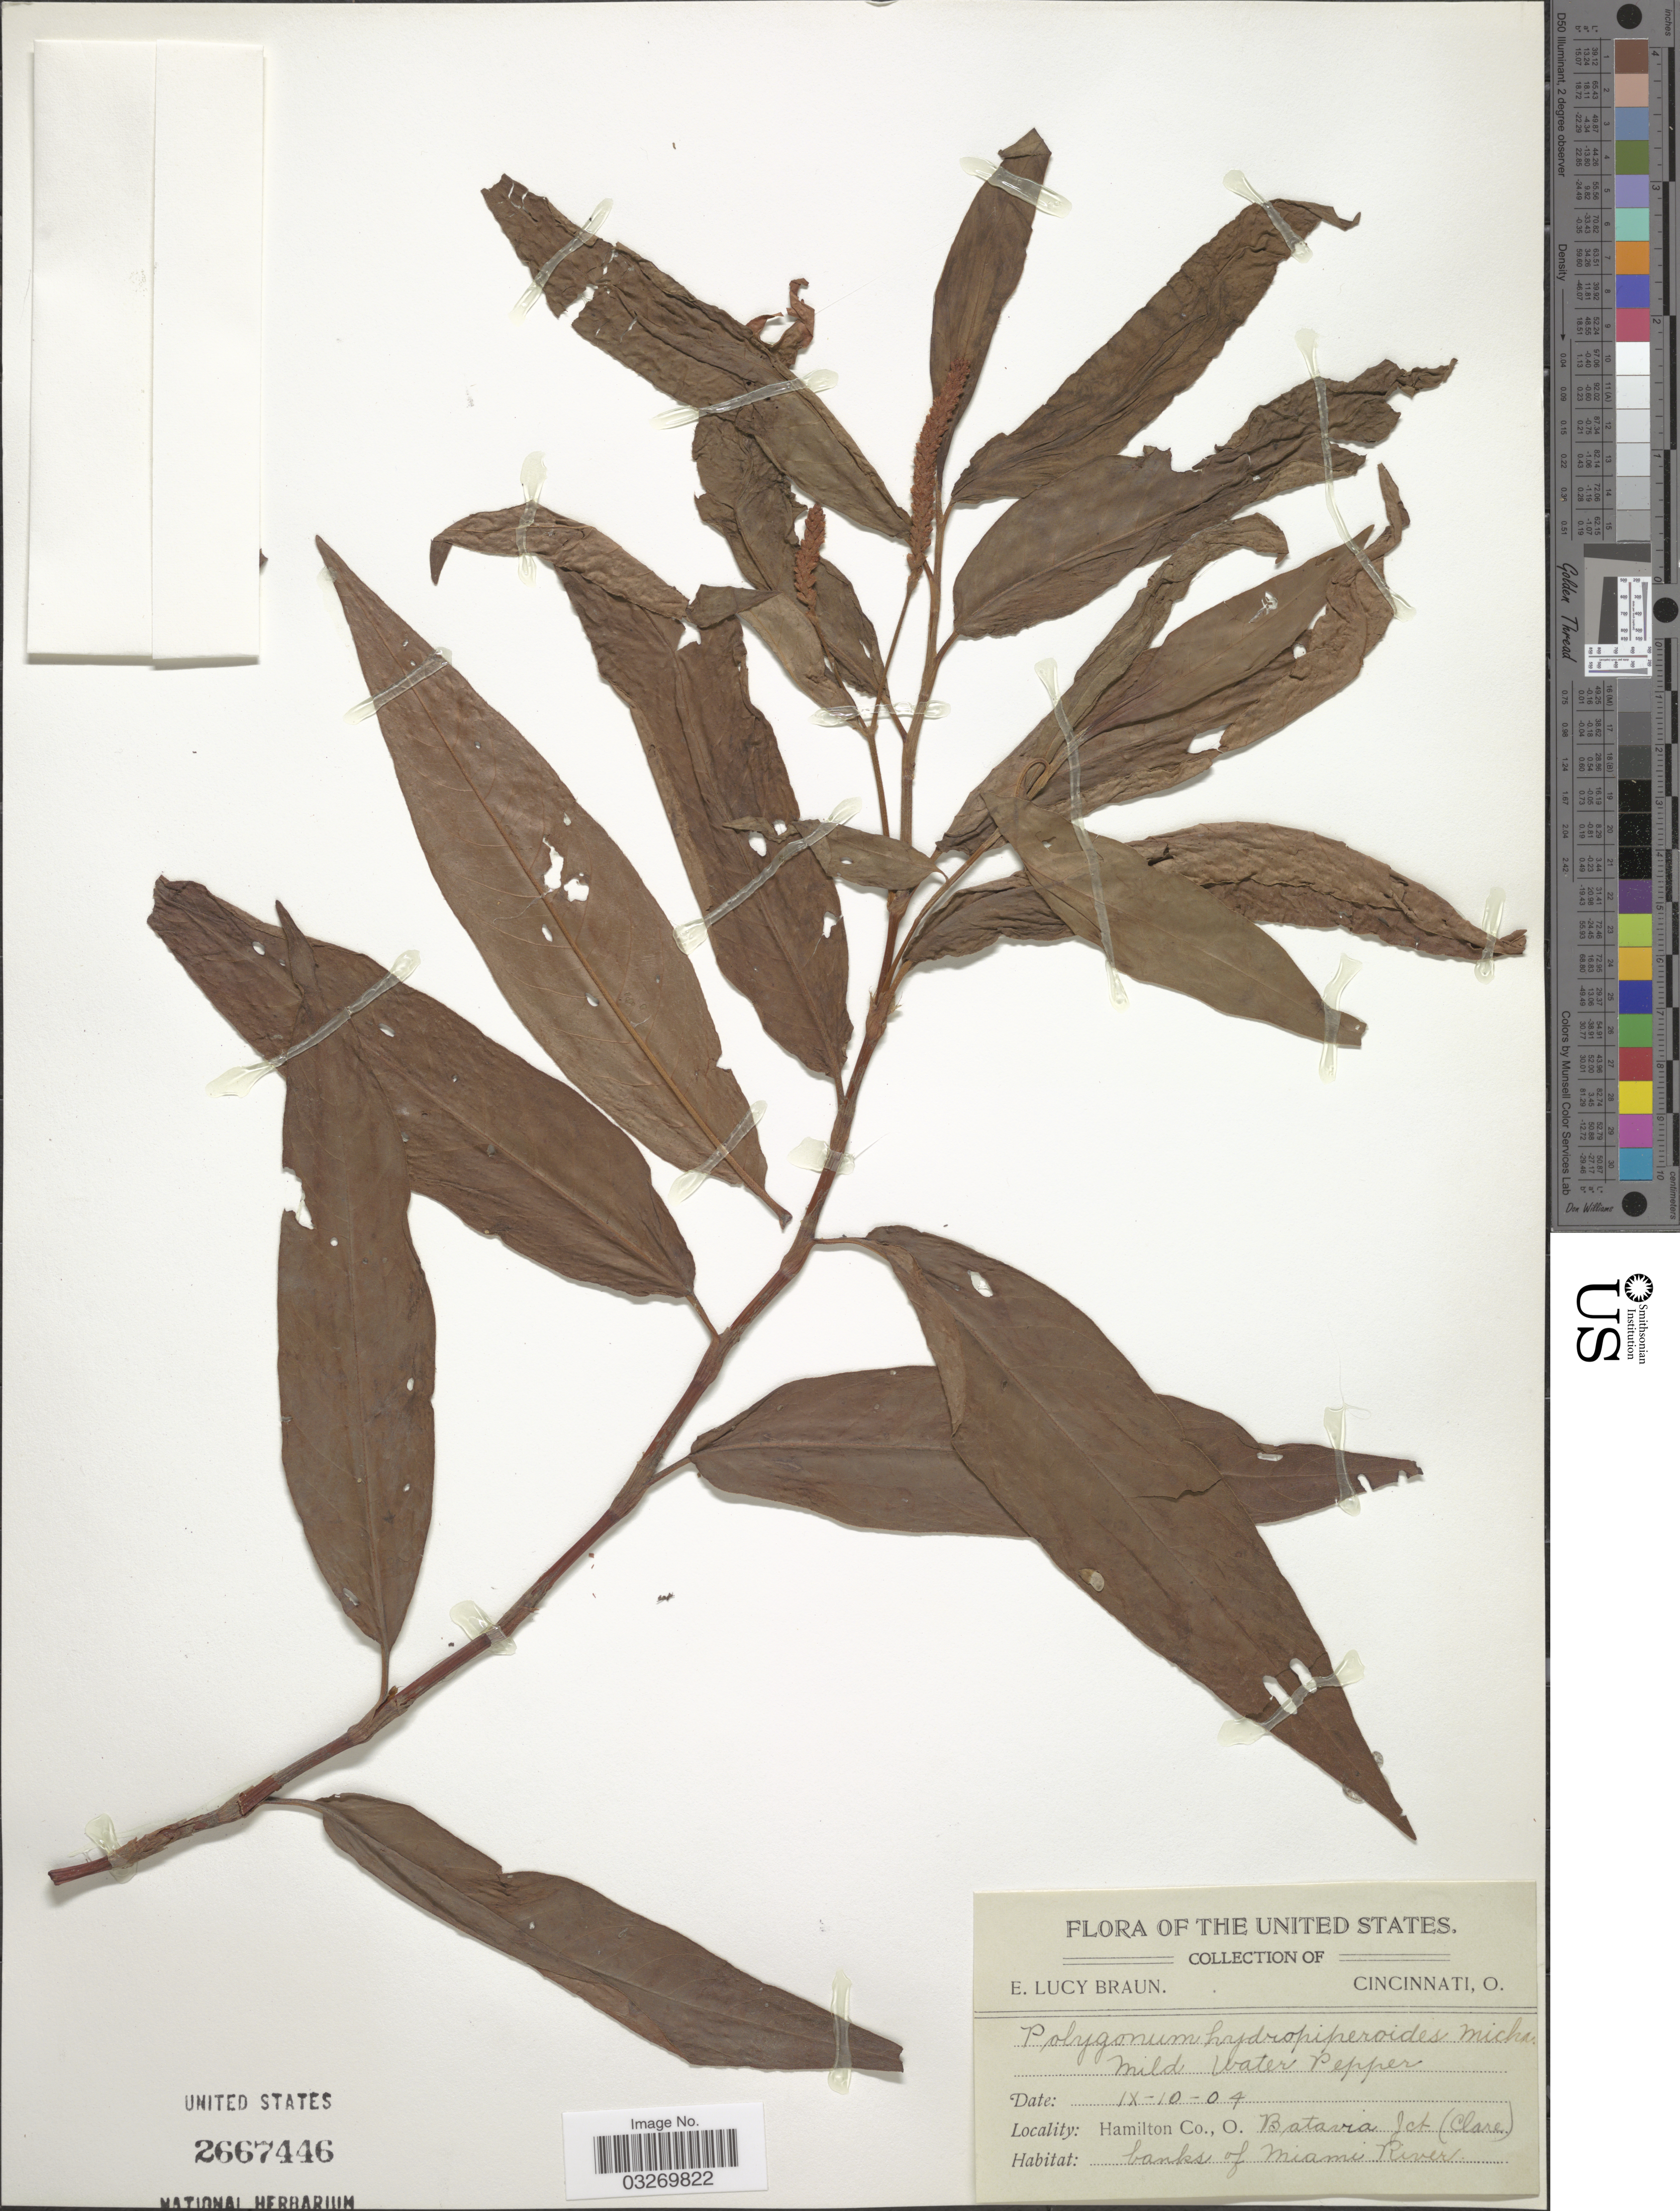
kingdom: Plantae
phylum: Tracheophyta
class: Magnoliopsida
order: Caryophyllales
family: Polygonaceae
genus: Persicaria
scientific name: Persicaria coccinea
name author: (Muhl. ex Willd.) Greene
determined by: Atha, D. E.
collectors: E. L. Braun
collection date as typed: Transcribed d/m/y: 10/9/4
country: United States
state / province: Ohio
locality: Hamilton Co., O. Batavia Jet (Clare). Banks of Miami River.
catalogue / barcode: US 2667446